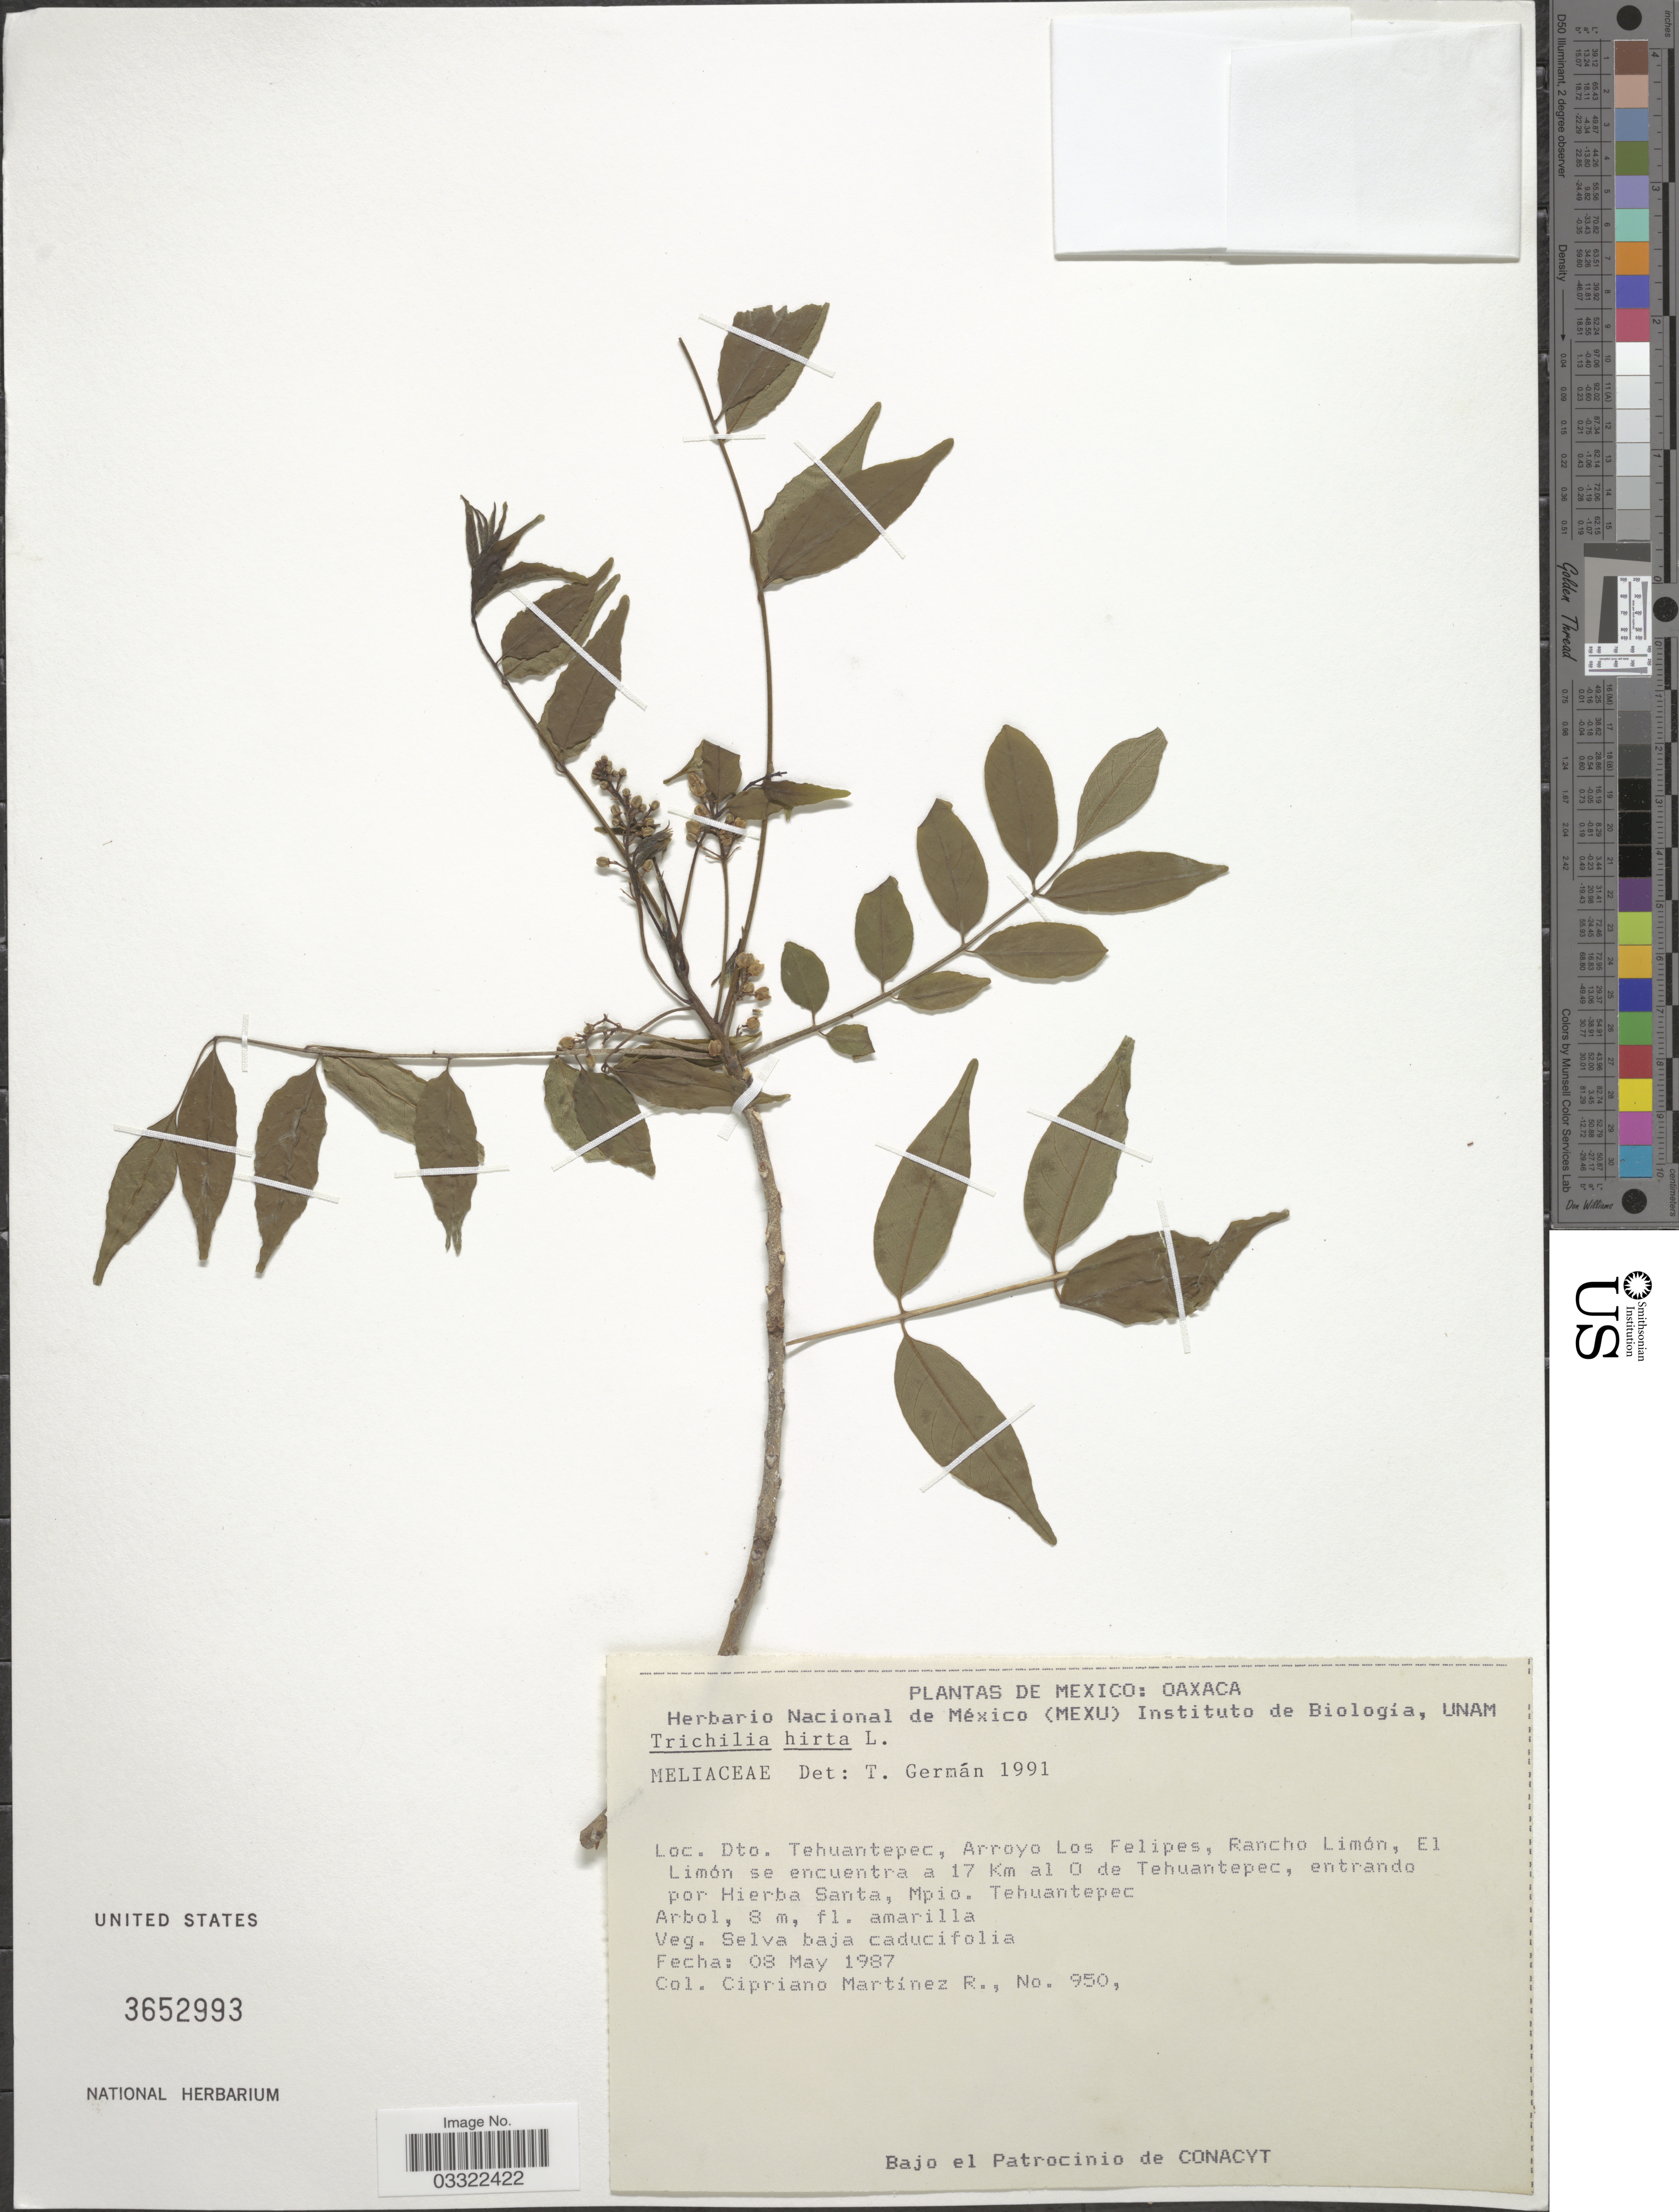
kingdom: Plantae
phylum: Tracheophyta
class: Magnoliopsida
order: Sapindales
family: Meliaceae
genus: Trichilia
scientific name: Trichilia hirta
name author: L.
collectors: C. Martínez R.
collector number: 950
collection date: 1987-05-08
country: Mexico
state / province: Oaxaca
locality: Dto. Tehuantepec, Arroyo Los Felipes, Rancho Limón, El Limón se encuentra a 17 km al O de Tehuantepec, entrando por Hierba Santa, Mpio. Tehuantepec.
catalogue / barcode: US 3652993